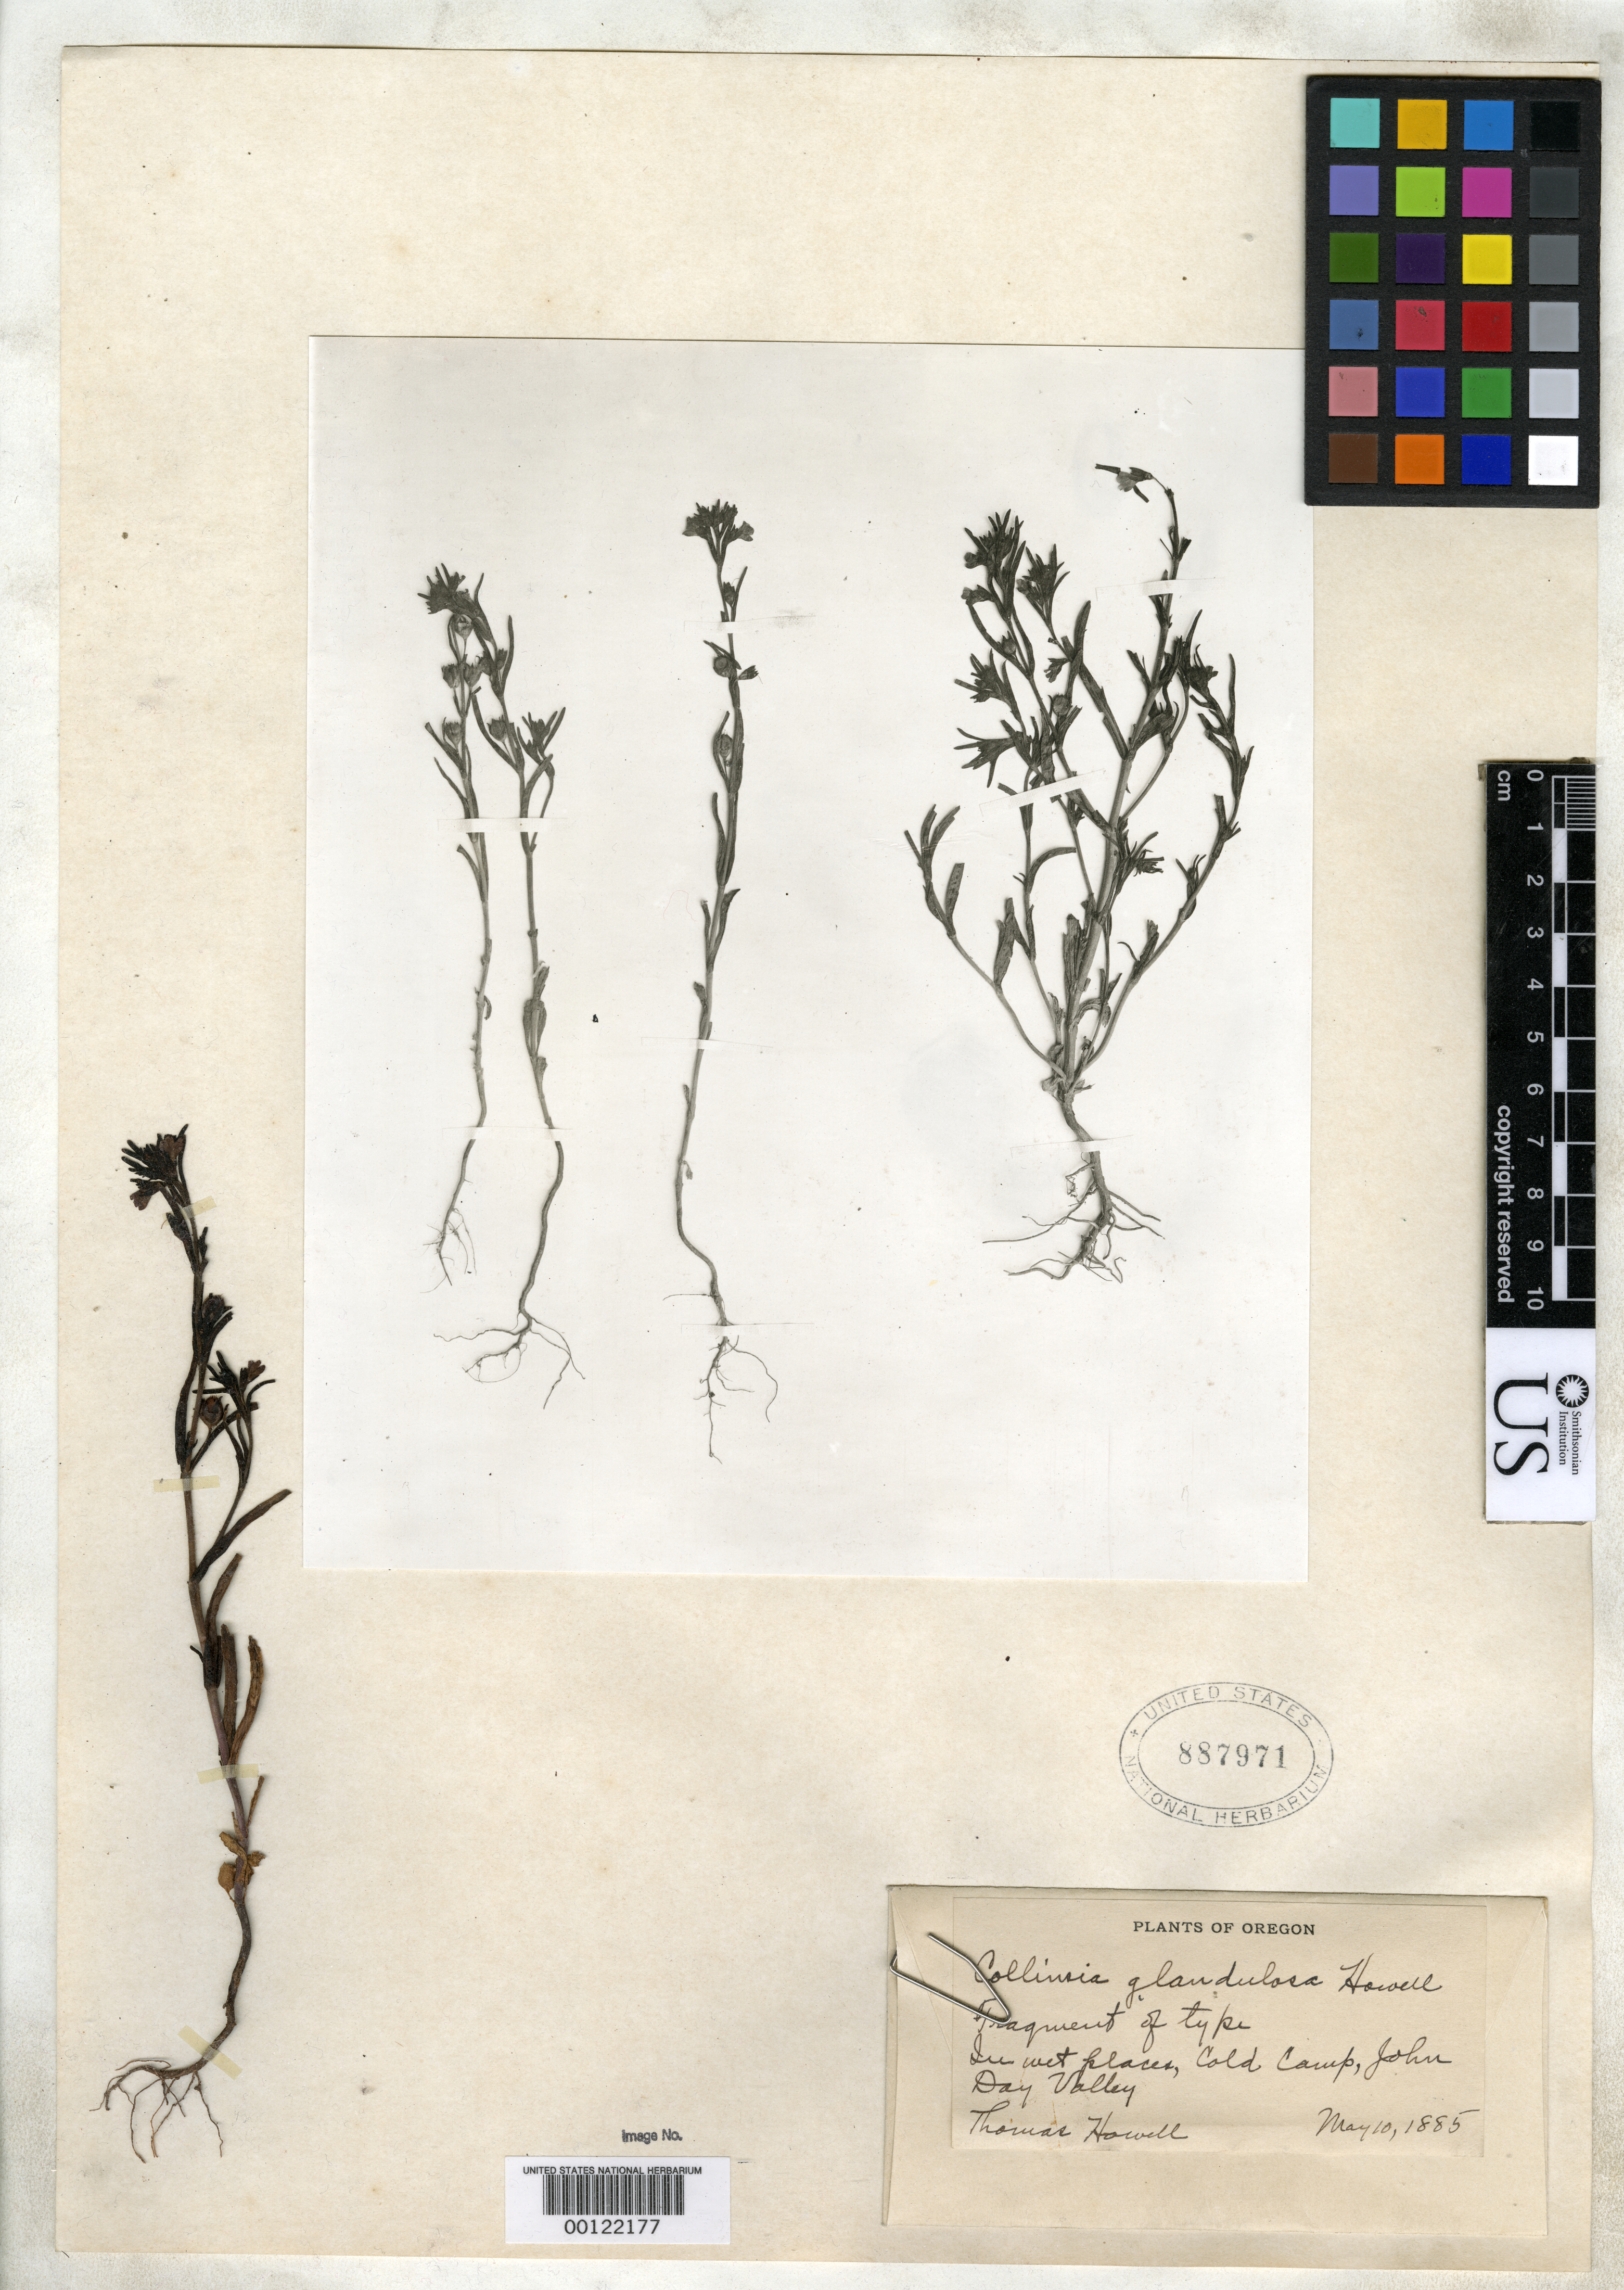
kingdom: Plantae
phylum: Tracheophyta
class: Magnoliopsida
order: Lamiales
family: Plantaginaceae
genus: Collinsia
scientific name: Collinsia glandulosa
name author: Howell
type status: Type Fragment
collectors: T. J. Howell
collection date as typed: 10 May 1885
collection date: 1885-05-10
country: United States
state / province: Oregon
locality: Cold camp.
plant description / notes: Photograph and fragmentary material of type specimen, ex herb. unknown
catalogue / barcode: US 887971